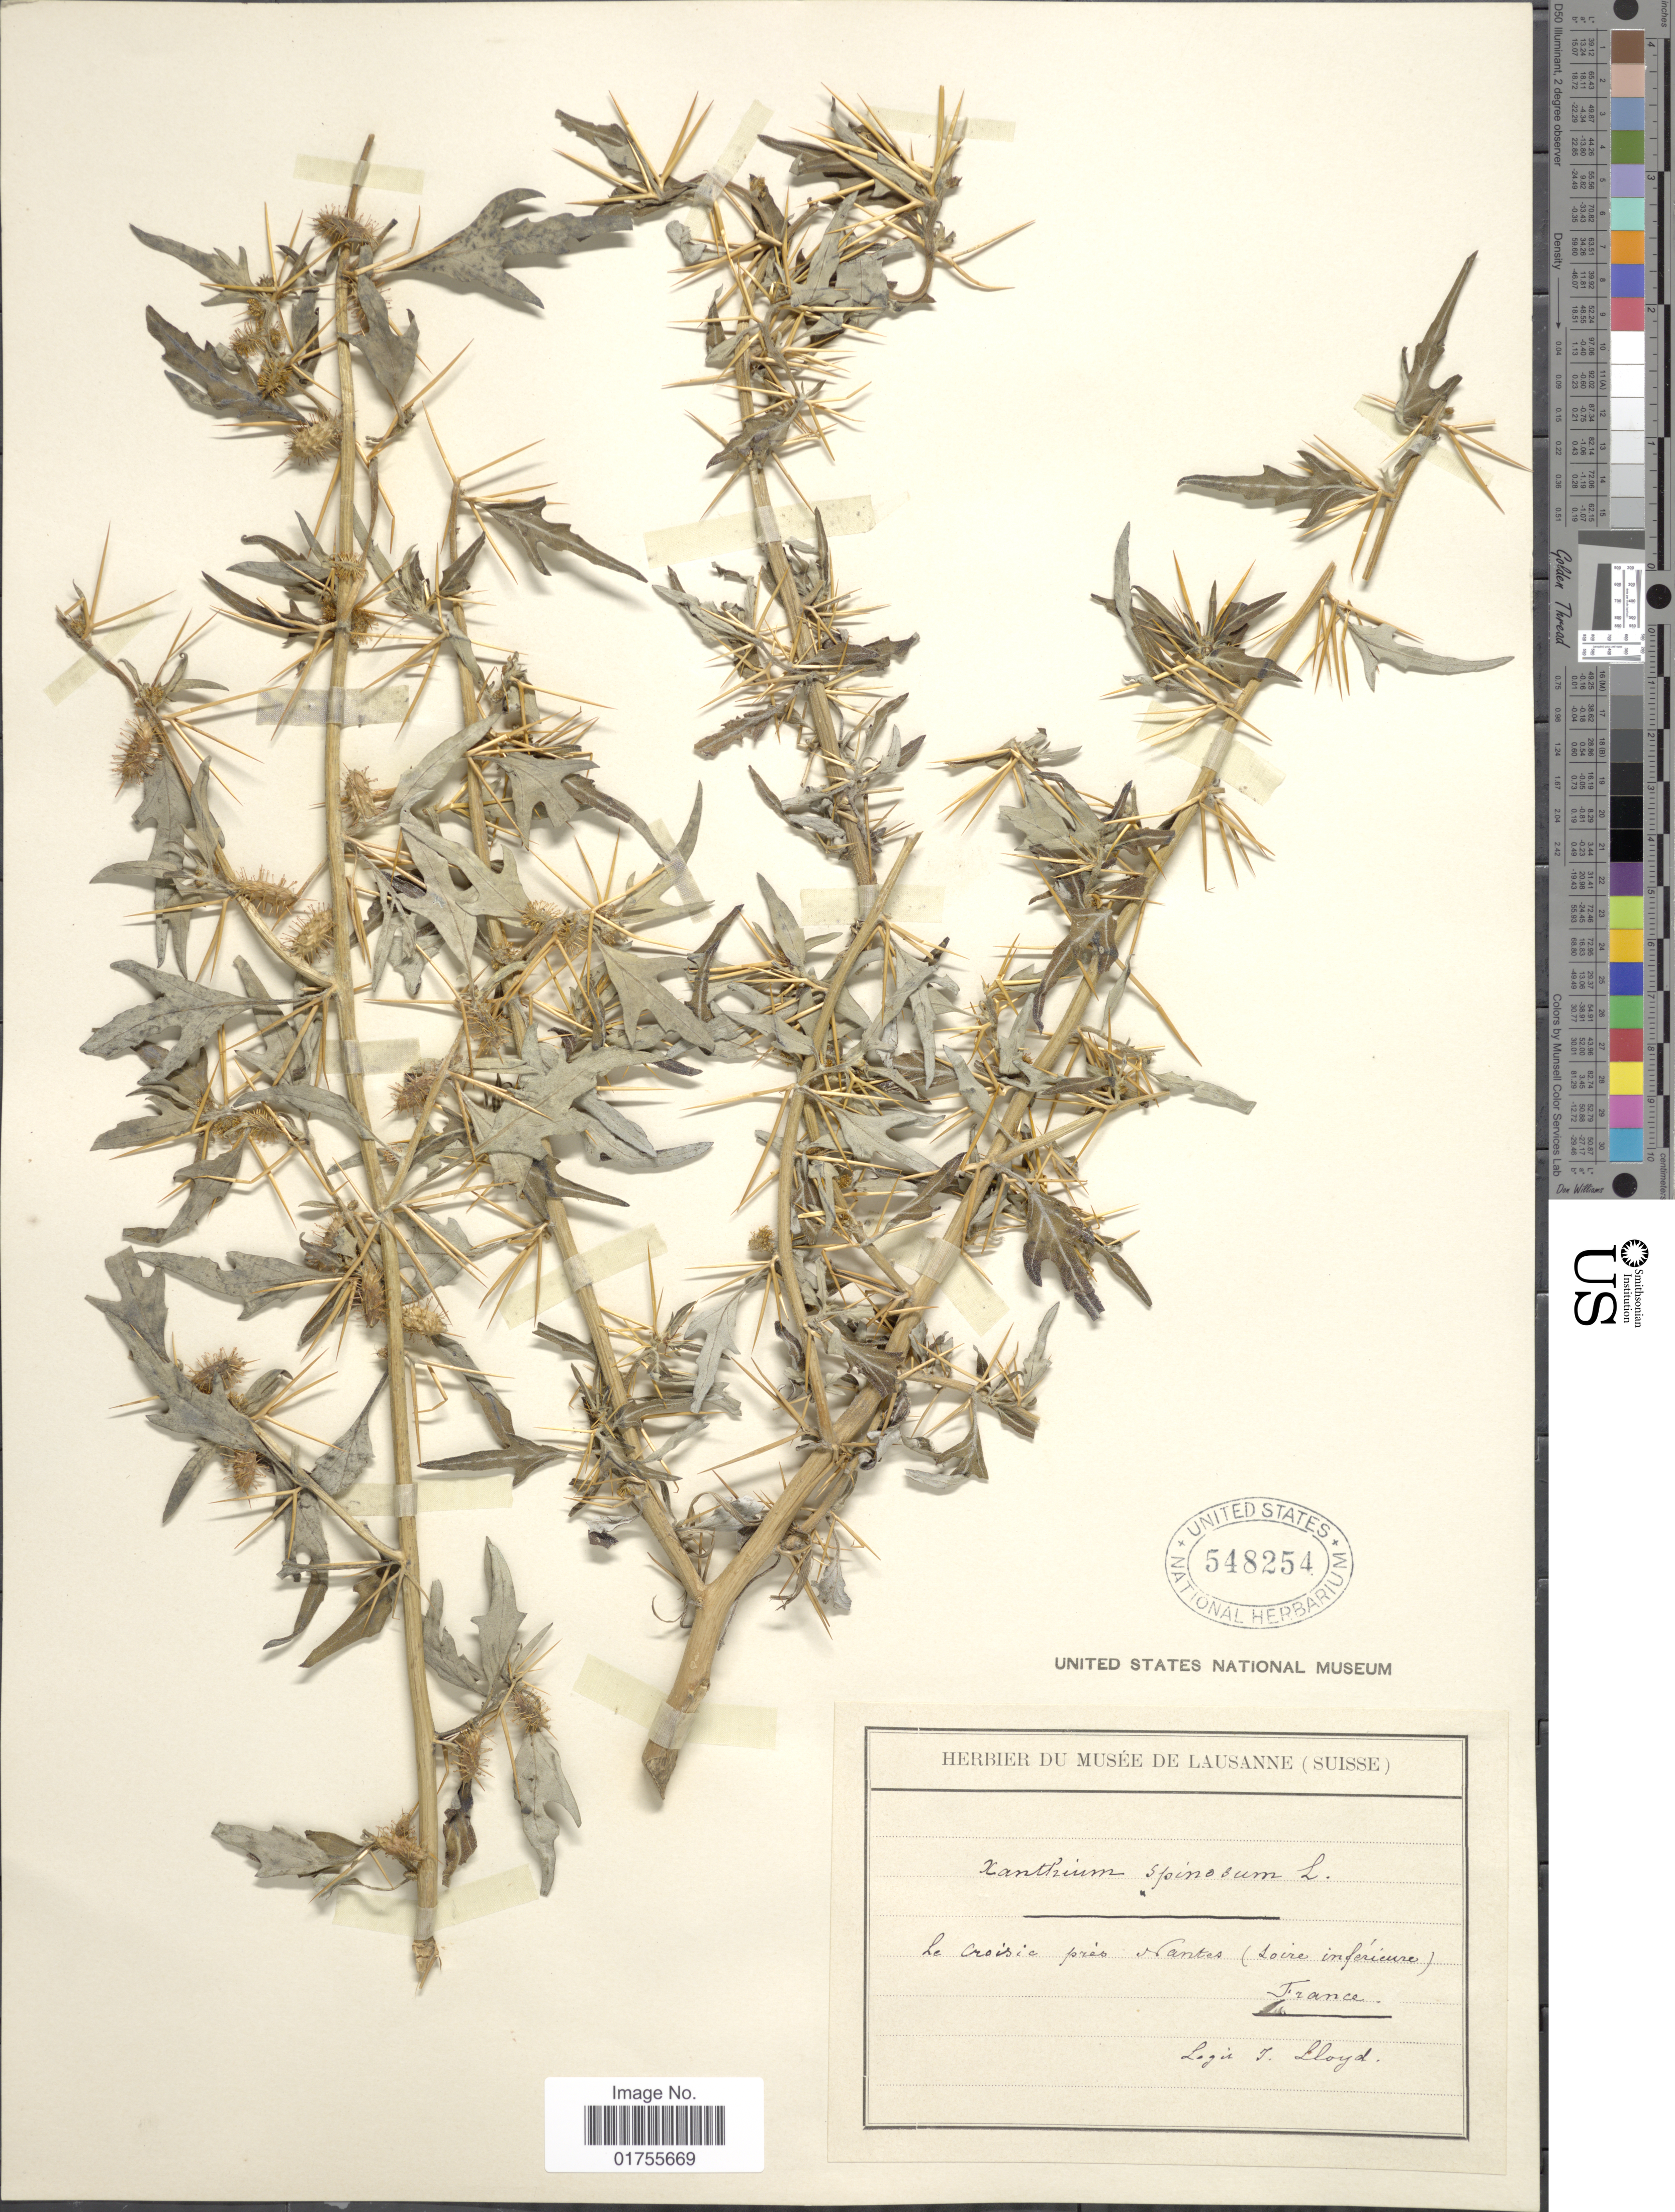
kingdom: Plantae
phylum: Tracheophyta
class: Magnoliopsida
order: Asterales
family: Asteraceae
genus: Xanthium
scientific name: Xanthium spinosum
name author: L.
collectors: J. Lloyd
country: France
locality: Le Croisic pr's Nantes )LOire inferieure) [interpreted]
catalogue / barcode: US 548254